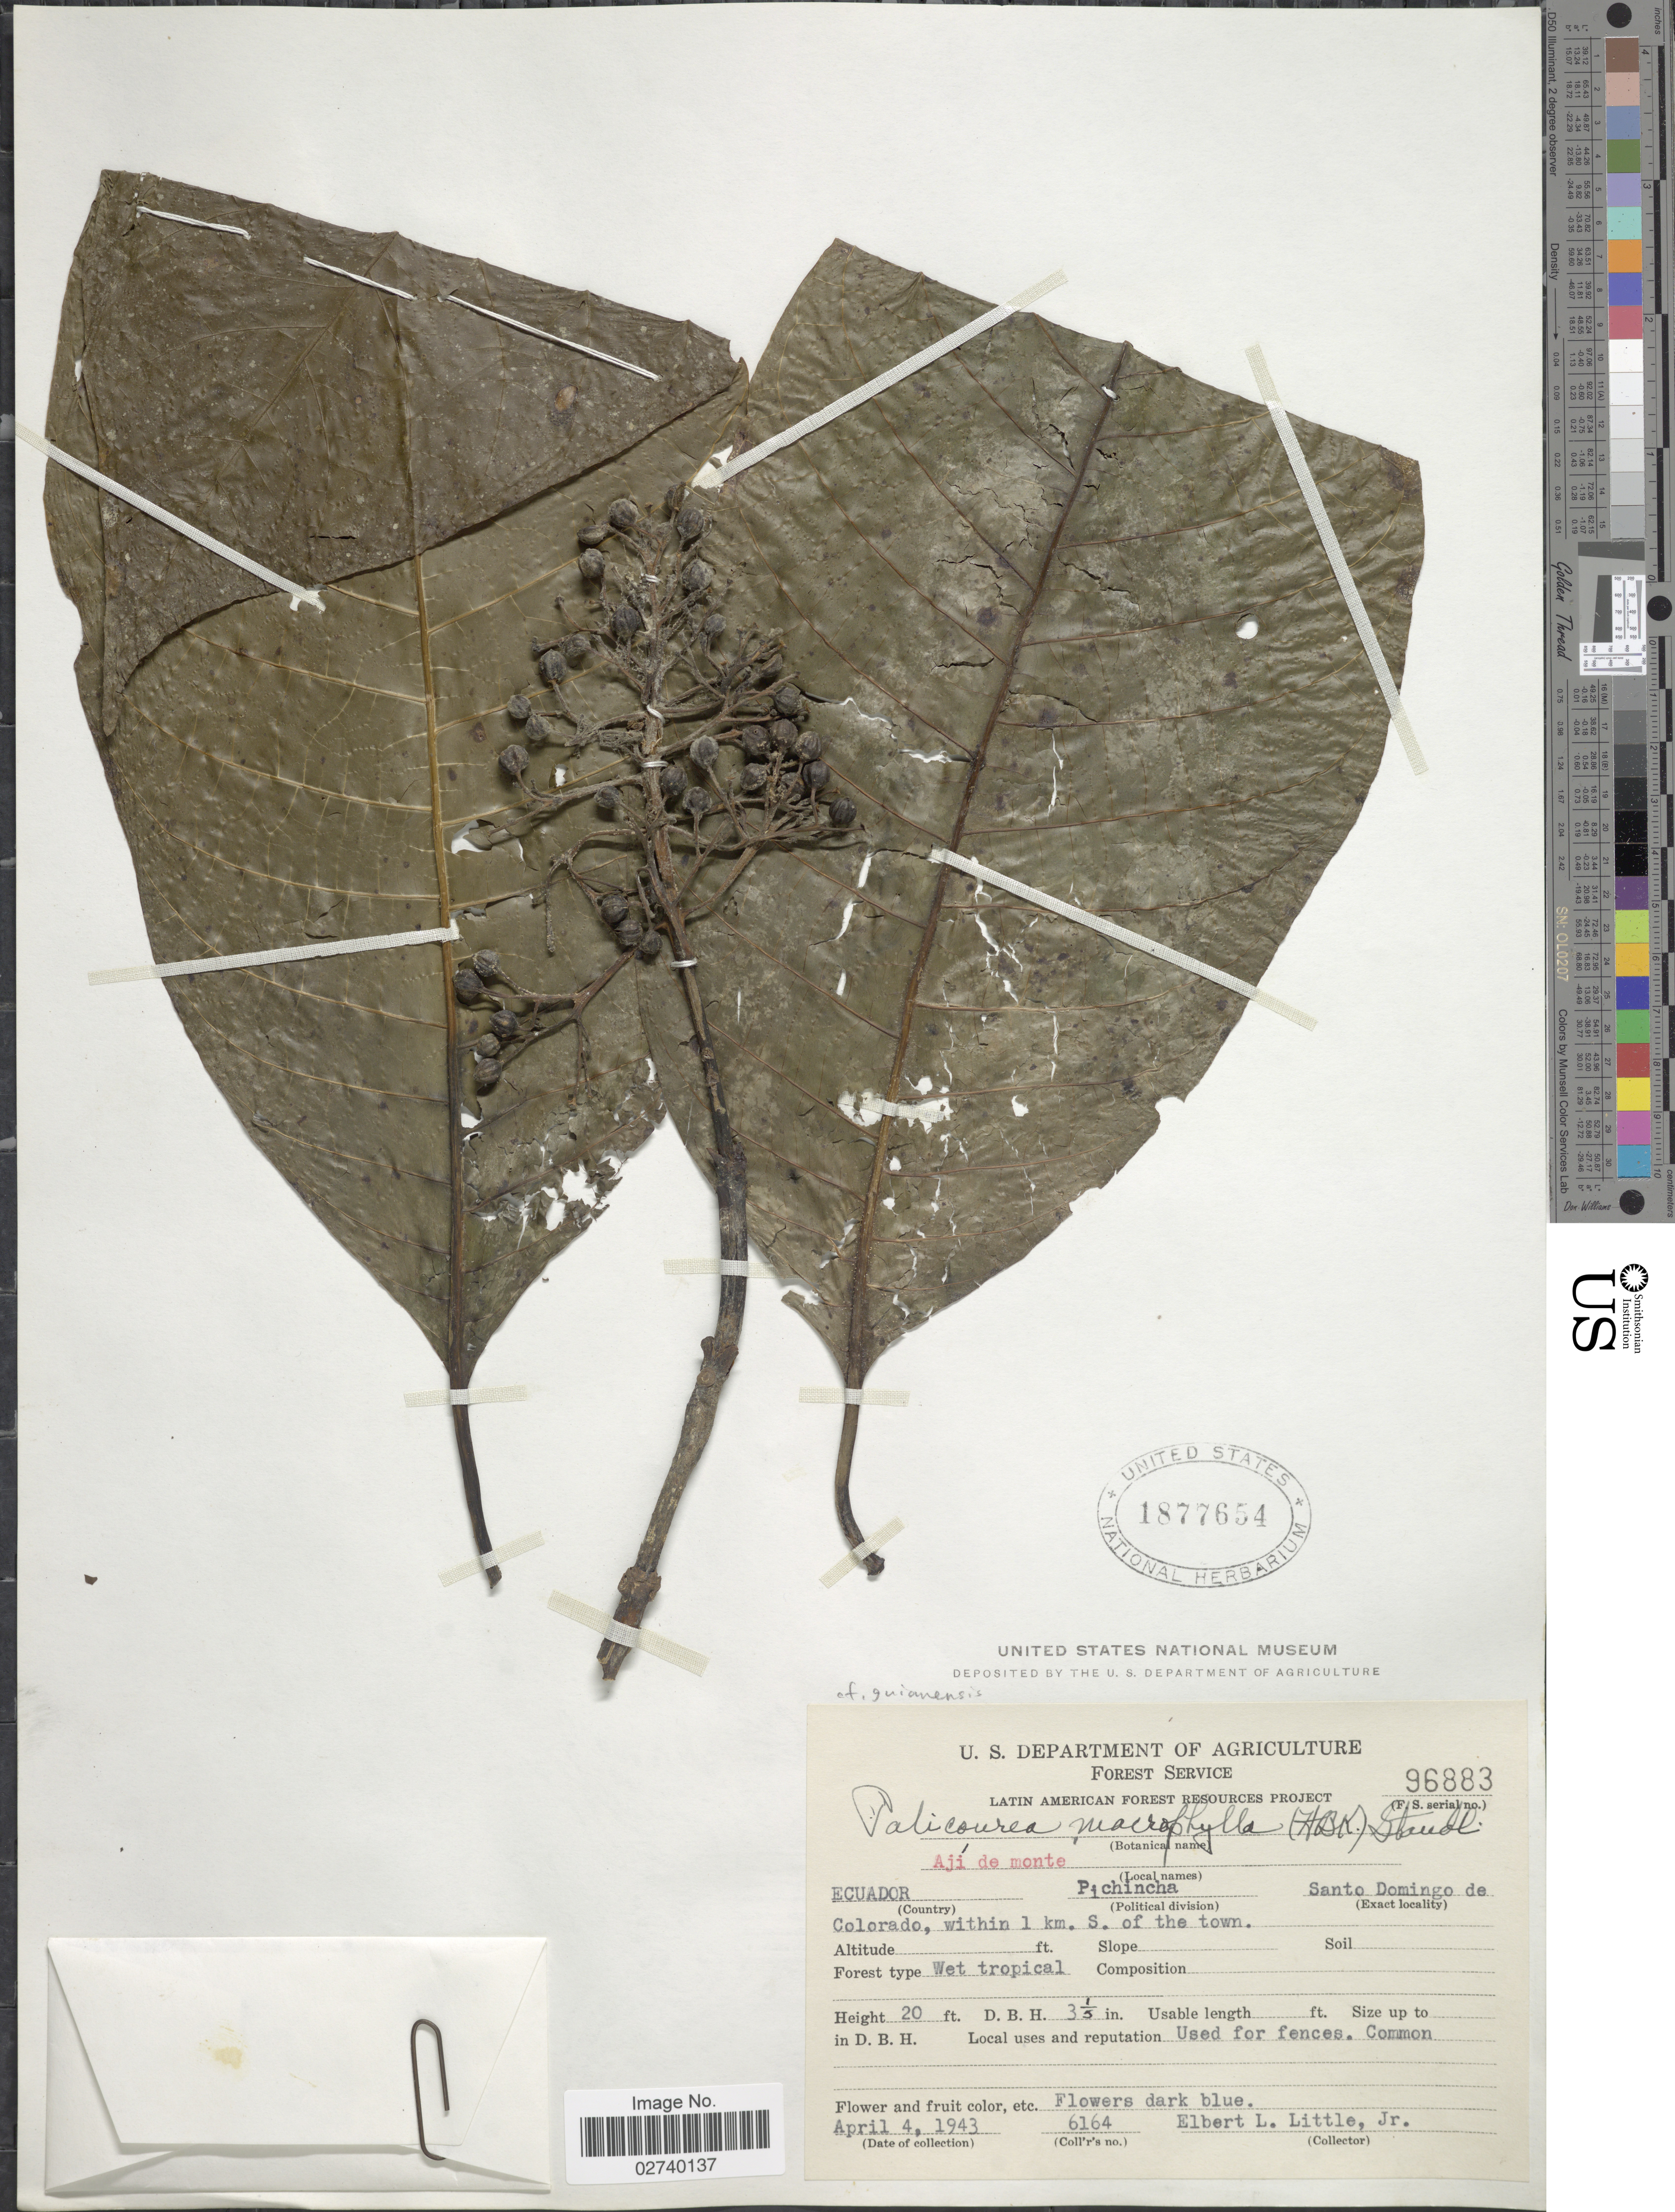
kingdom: Plantae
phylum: Tracheophyta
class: Magnoliopsida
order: Gentianales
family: Rubiaceae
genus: Palicourea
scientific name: Palicourea macrophylla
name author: (Kunth) Standl.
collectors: E. L. Little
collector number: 6164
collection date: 1943-04-04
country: Ecuador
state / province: Pichincha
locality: Stanto Domingo de Colorado, within 1 km. S. of the mule trail to Quebrada Honda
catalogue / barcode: US 1877654